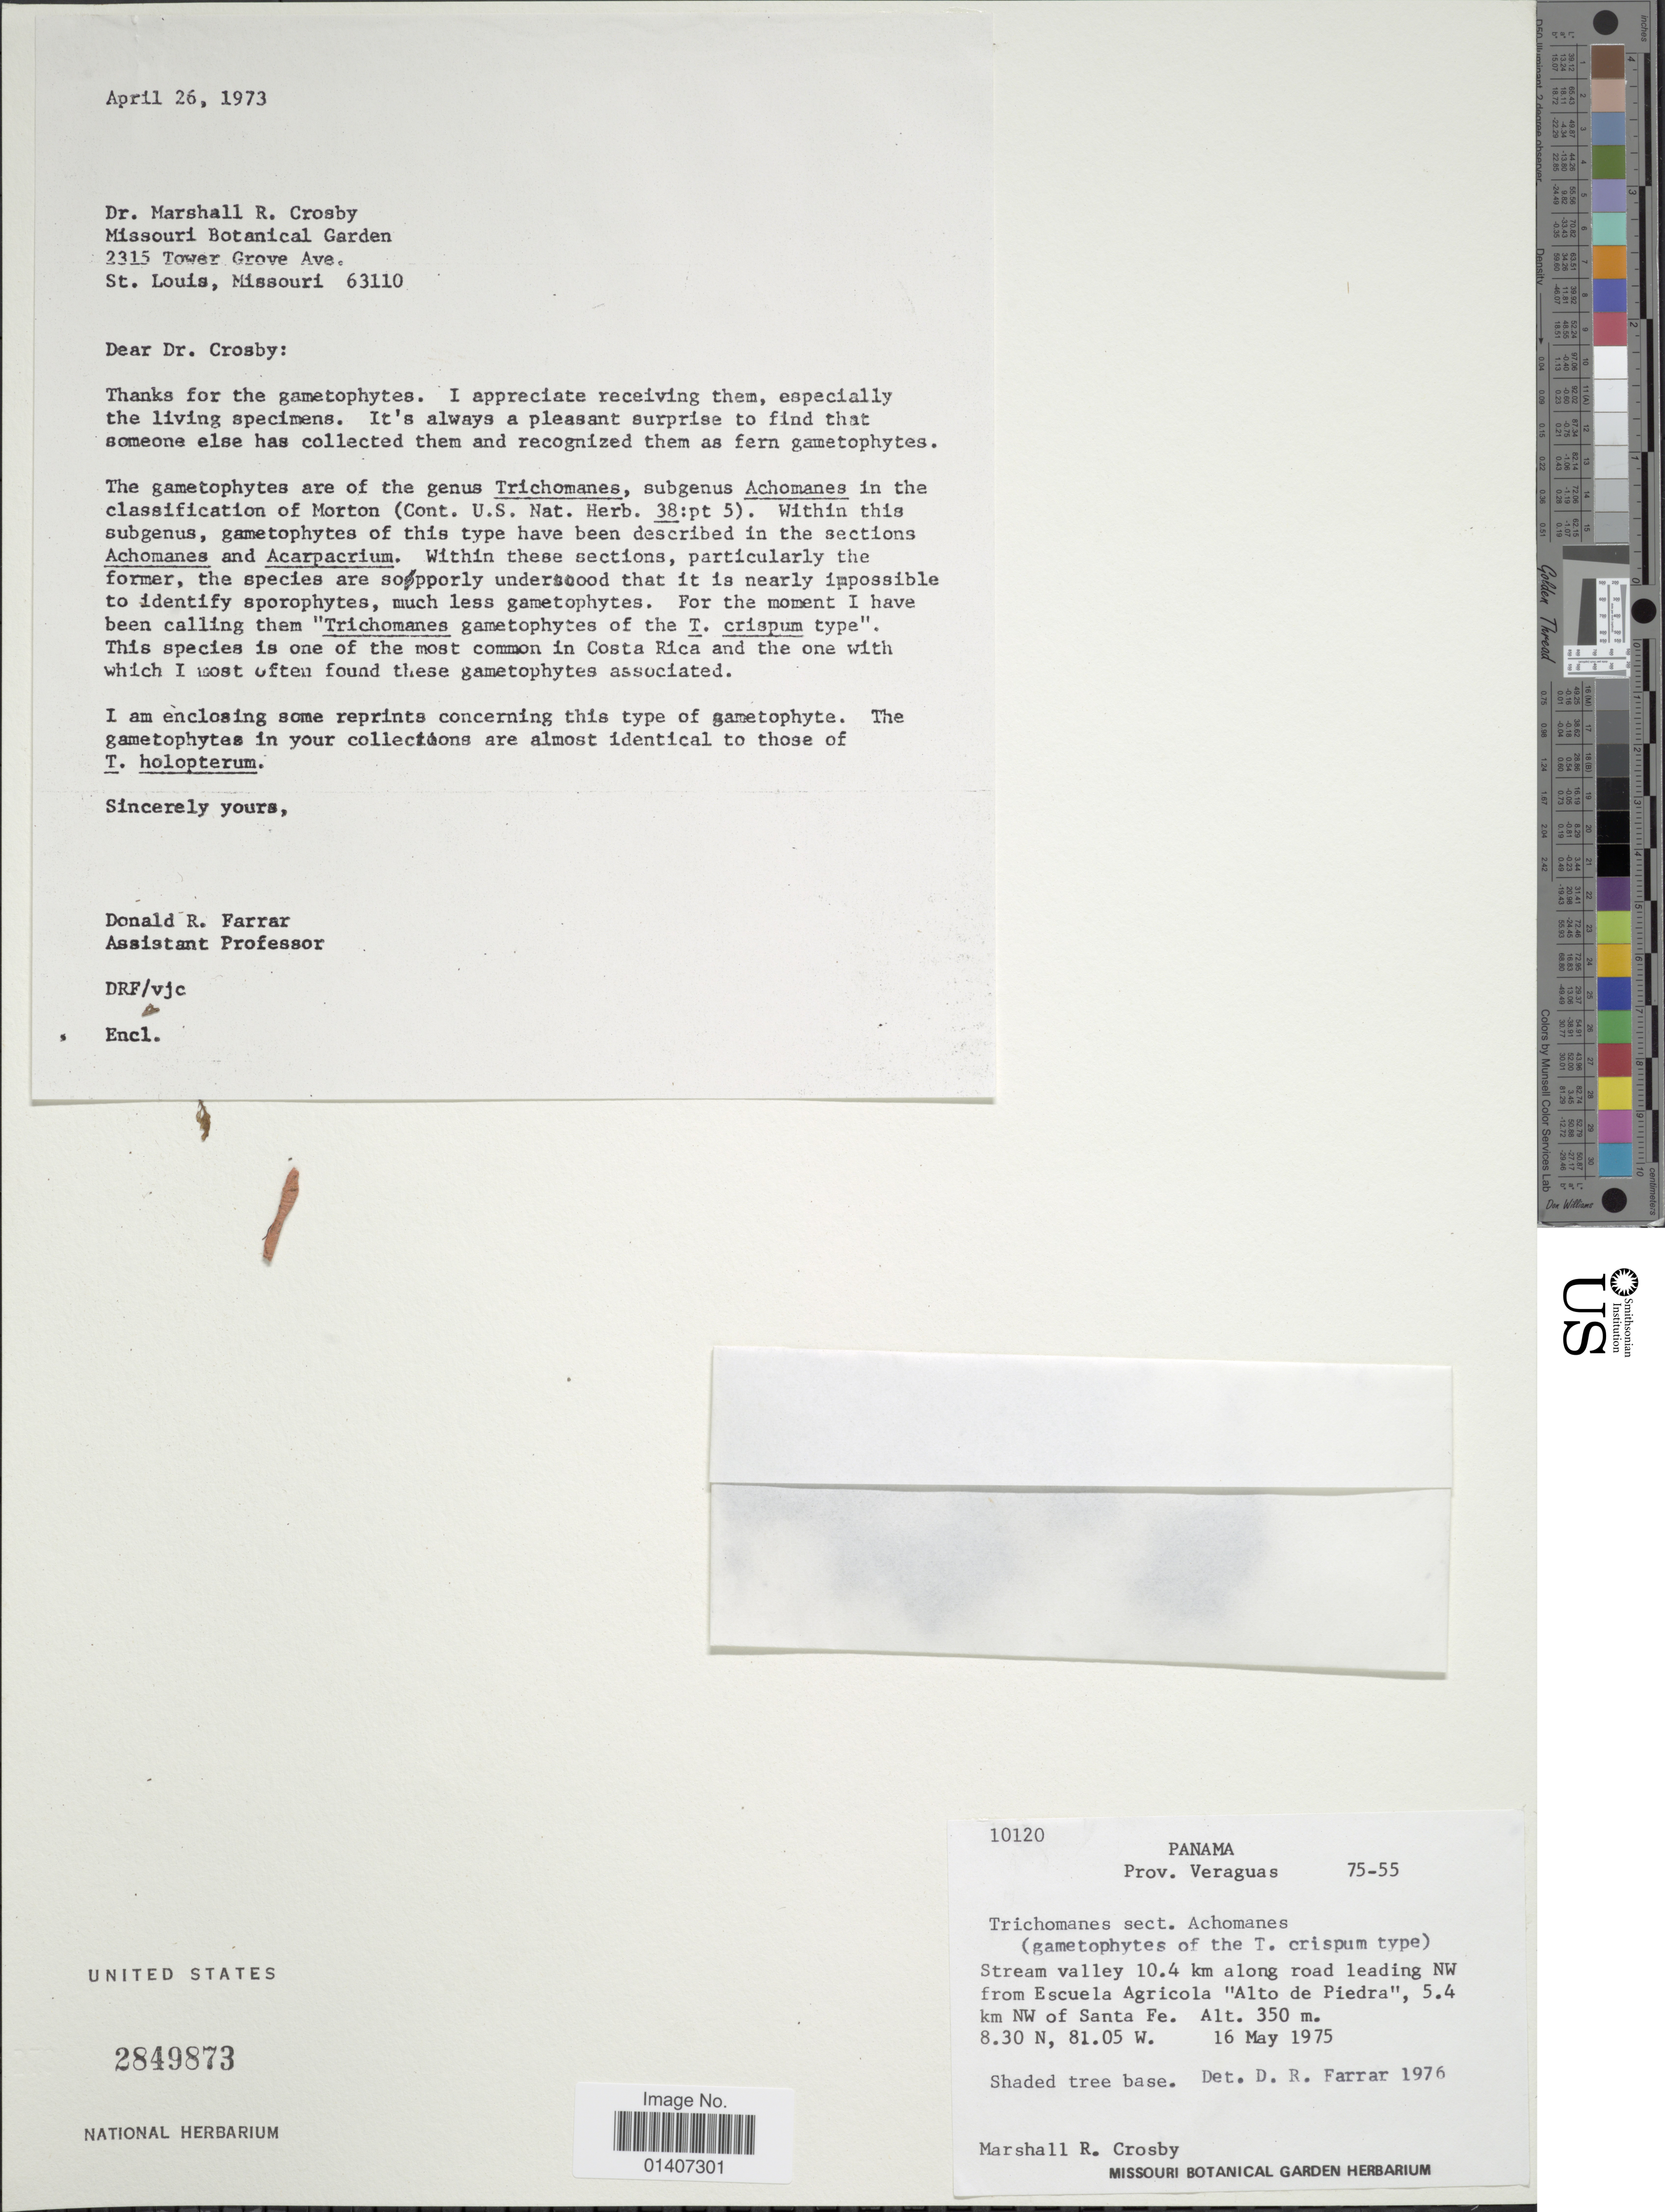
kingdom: Plantae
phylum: Tracheophyta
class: Polypodiopsida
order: Hymenophyllales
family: Hymenophyllaceae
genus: Trichomanes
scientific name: Trichomanes crispum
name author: L.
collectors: M. R. Crosby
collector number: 10120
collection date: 1975-05-16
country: Panama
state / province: Veraguas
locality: Prov. Veraguas, stream valley 10.4 km along road leading NW from Escuela Agricola "Alto de Piedra", 5.4 km NW of Santa Fe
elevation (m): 350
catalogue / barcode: US 2849873